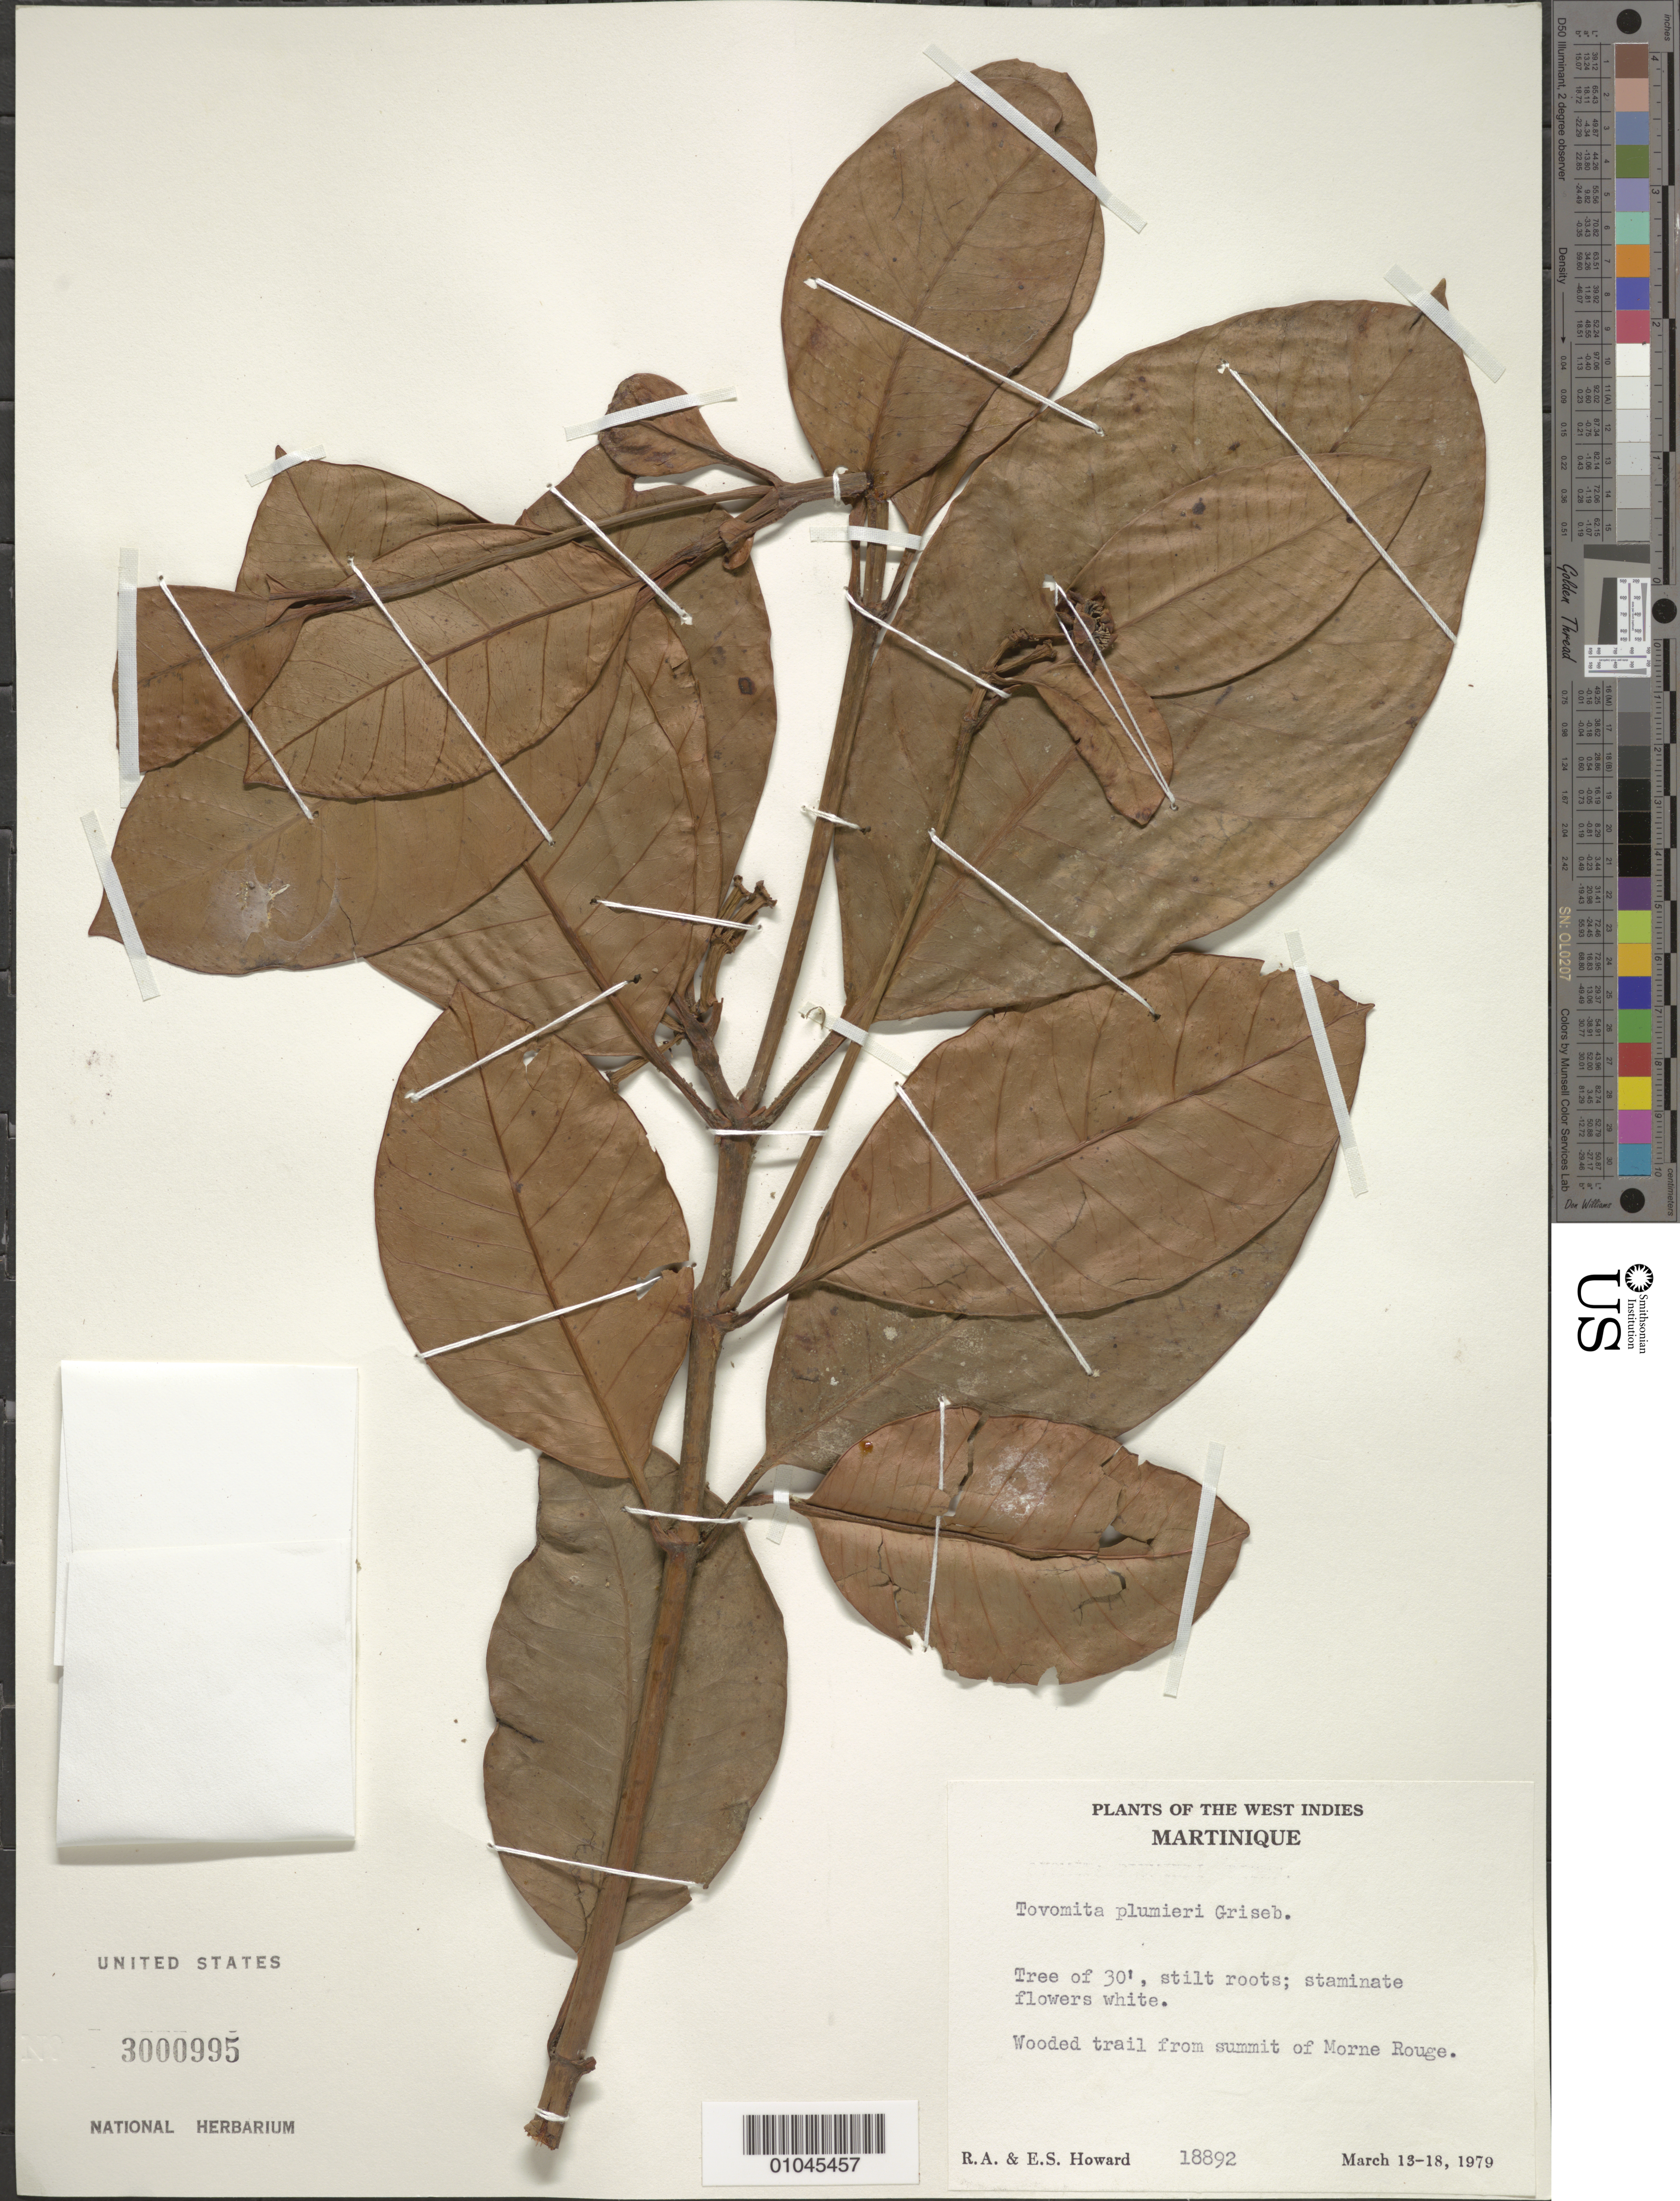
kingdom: Plantae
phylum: Tracheophyta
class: Magnoliopsida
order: Malpighiales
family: Clusiaceae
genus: Tovomita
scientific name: Tovomita plumieri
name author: Griseb.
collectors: R. A. Howard & E. S. Howard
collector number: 18892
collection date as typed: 13 Mar 1979 to 18 Mar 1979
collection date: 1979-03-13/1979-03-18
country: Martinique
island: Martinique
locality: Wooded trail from summit of Morne Rouge.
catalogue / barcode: US 3000995